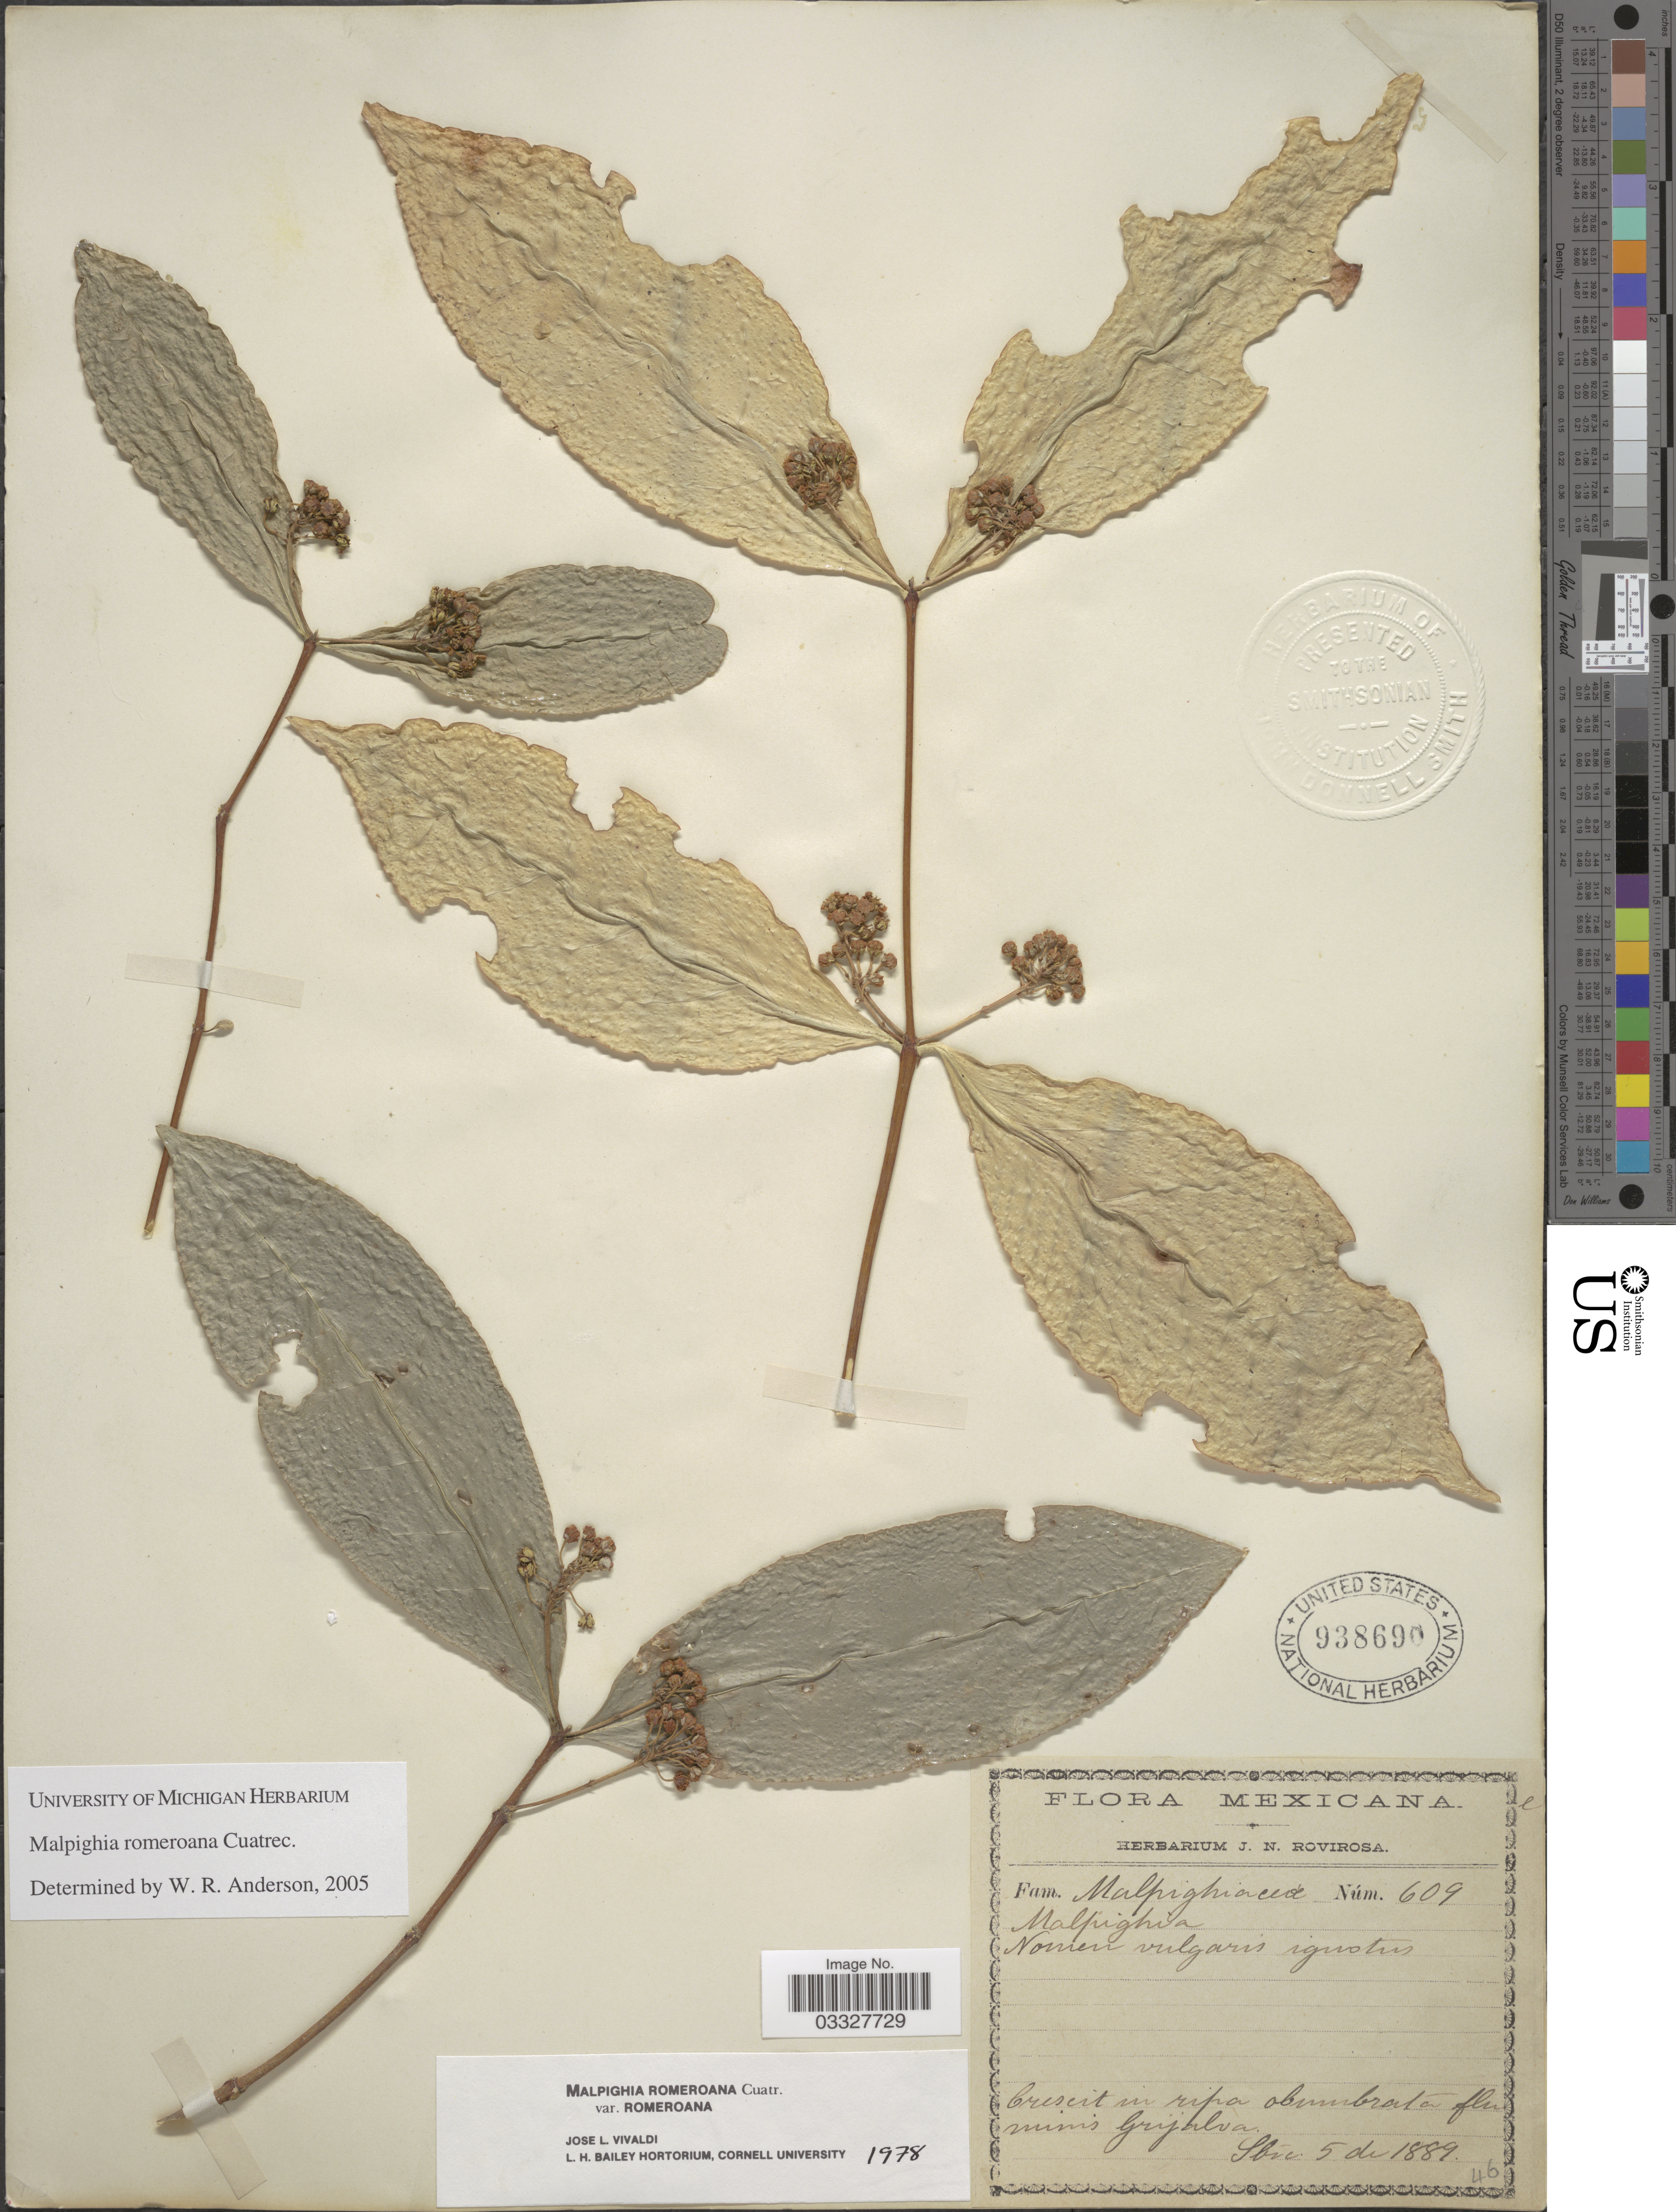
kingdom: Plantae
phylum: Tracheophyta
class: Magnoliopsida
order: Malpighiales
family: Malpighiaceae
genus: Malpighia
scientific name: Malpighia romeroana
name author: Cuatrec.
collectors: ex herb. J. N. Rovirosa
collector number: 609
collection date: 1889-09-05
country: Mexico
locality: Grijalva.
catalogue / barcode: US 938690